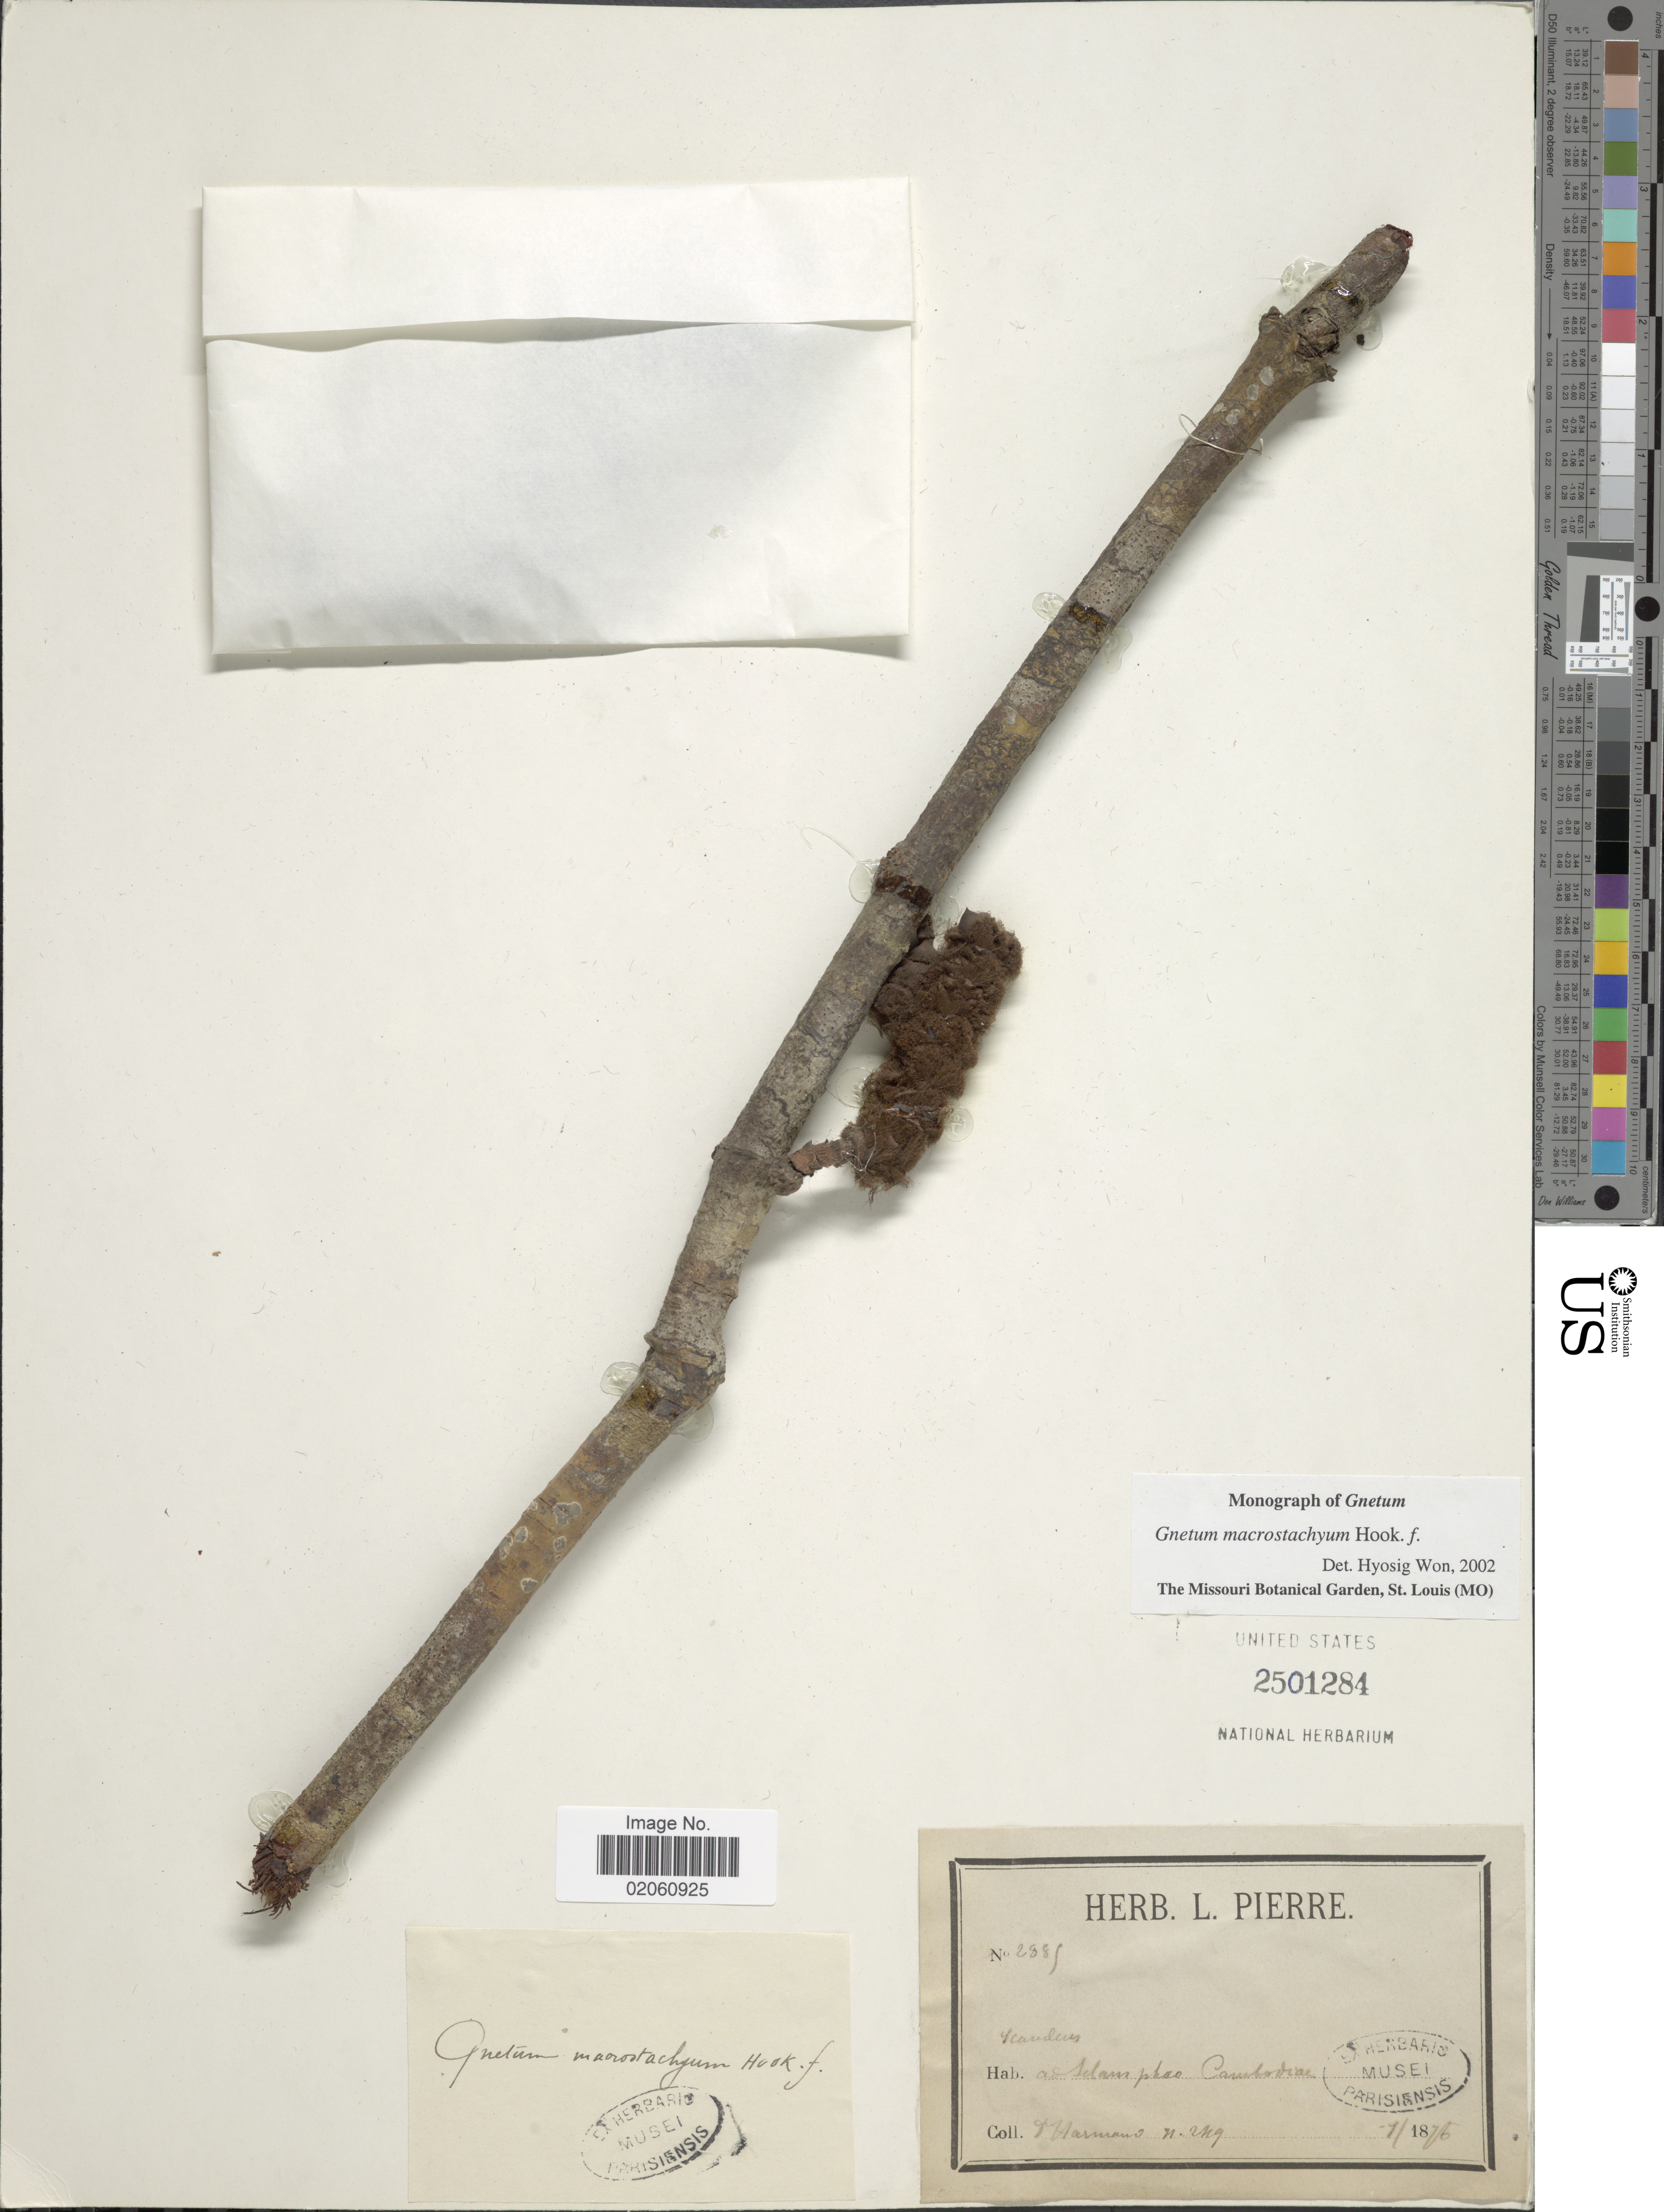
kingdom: Plantae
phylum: Tracheophyta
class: Gnetopsida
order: Gnetales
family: Gnetaceae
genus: Gnetum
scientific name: Gnetum macrostachyum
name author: Hook. f.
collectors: V. Harmand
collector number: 2889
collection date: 1876-07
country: Cambodia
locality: Ad Selam phao, Cambodiae [interpreted]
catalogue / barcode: US 2501284